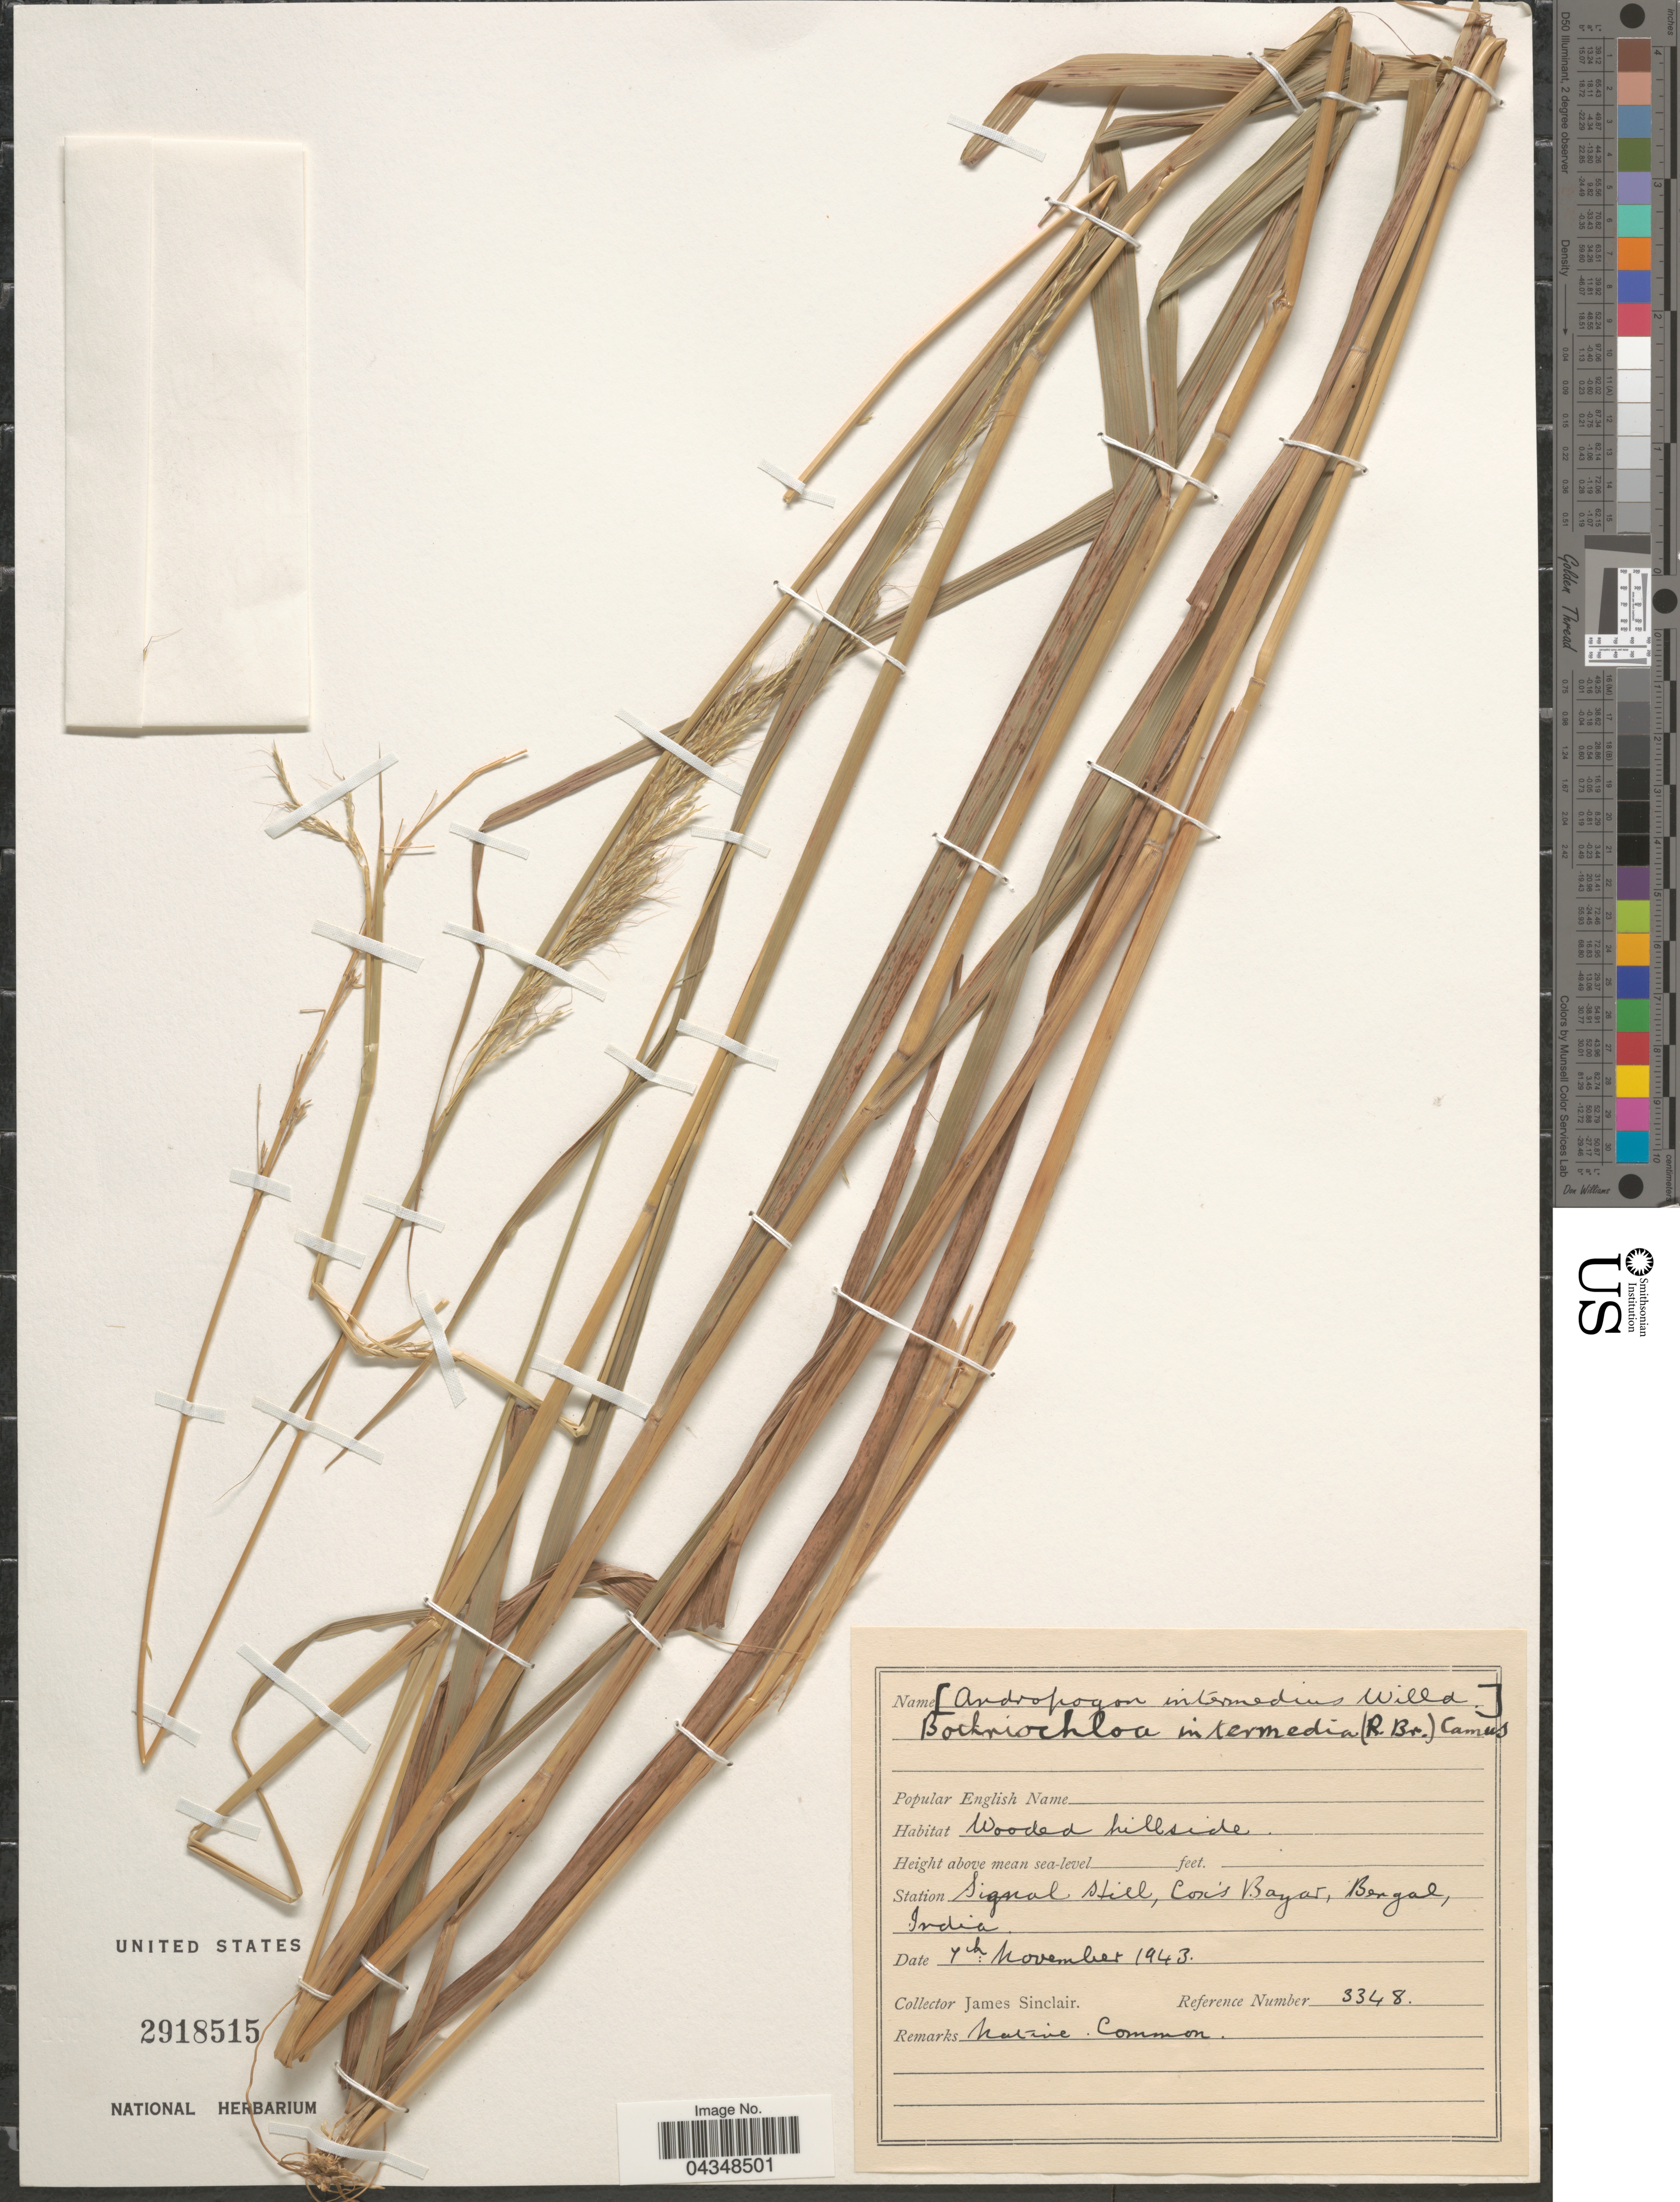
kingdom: Plantae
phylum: Tracheophyta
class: Liliopsida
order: Poales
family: Poaceae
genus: Bothriochloa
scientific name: Bothriochloa bladhii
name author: (Retz.) S.T. Blake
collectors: J. Sinclair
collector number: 3348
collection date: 1943-11-07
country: Bangladesh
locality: Station Signal Hill, Cox's Bazar, Bengal.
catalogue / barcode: US 2918515